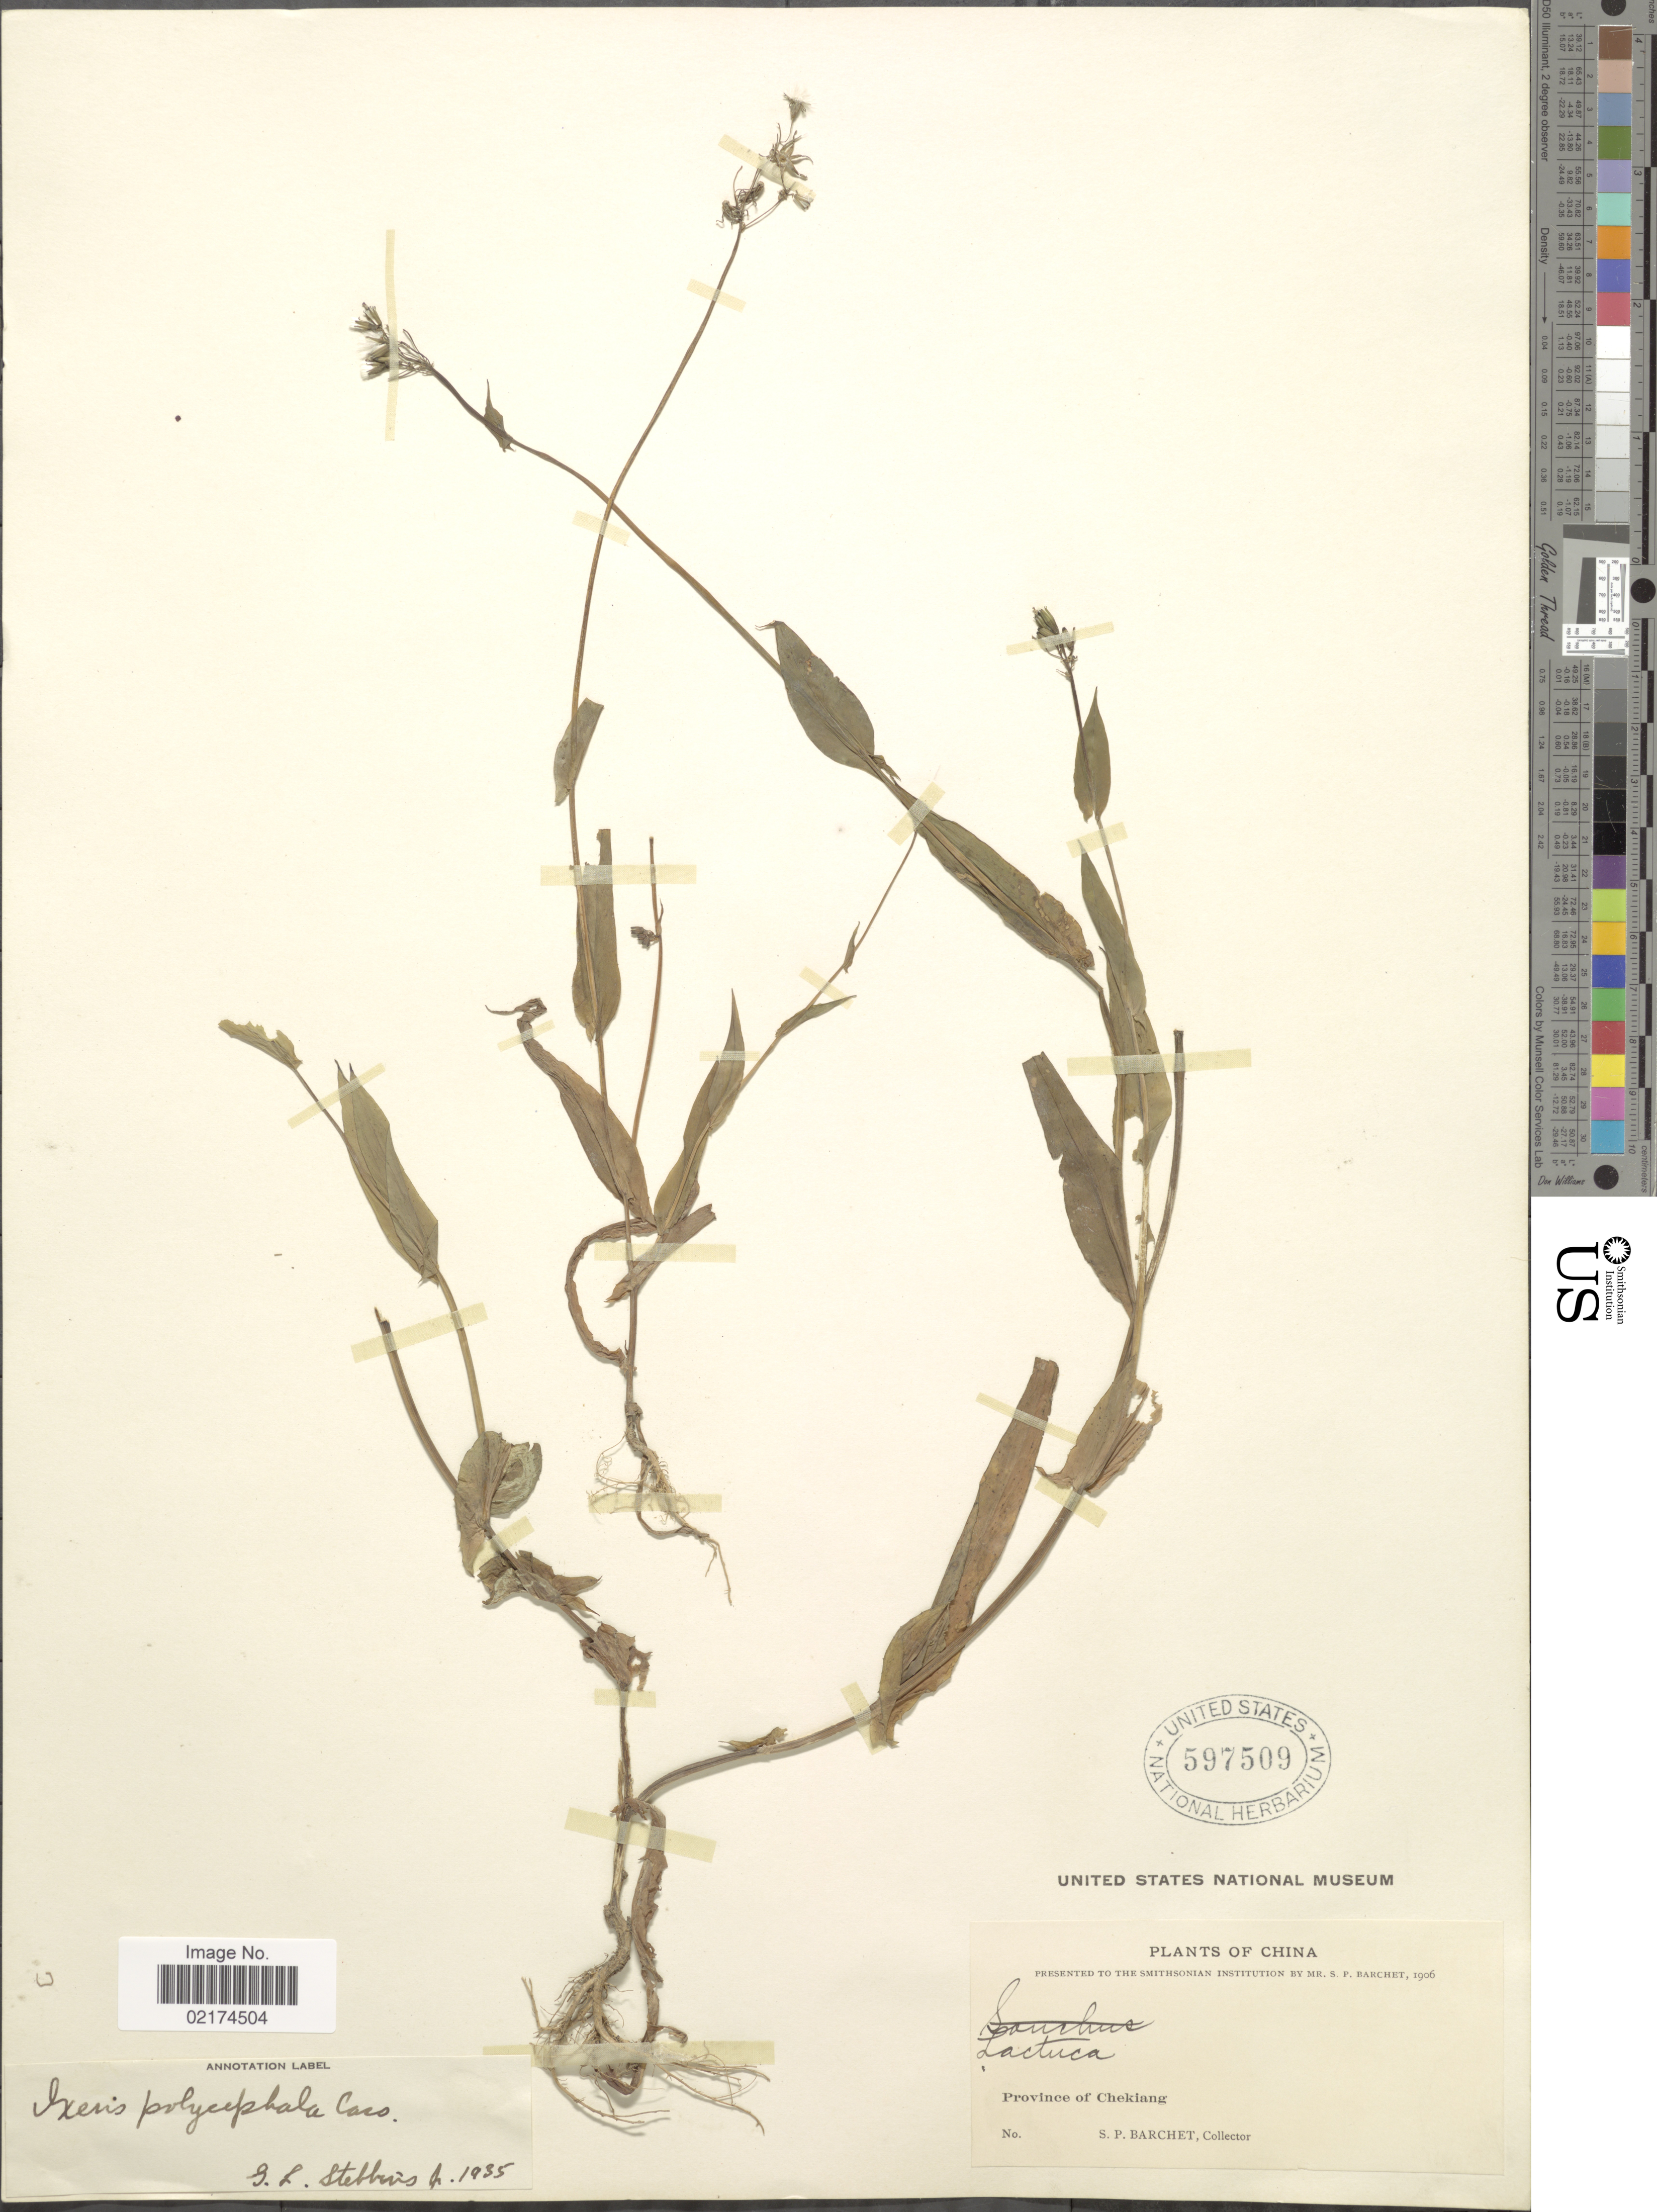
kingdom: Plantae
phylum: Tracheophyta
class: Magnoliopsida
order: Asterales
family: Asteraceae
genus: Ixeris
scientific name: Ixeris polycephala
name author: Cass. ex DC.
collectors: S. P. Barchet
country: China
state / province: Zhejiang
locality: Province of Chekiang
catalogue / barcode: US 597509